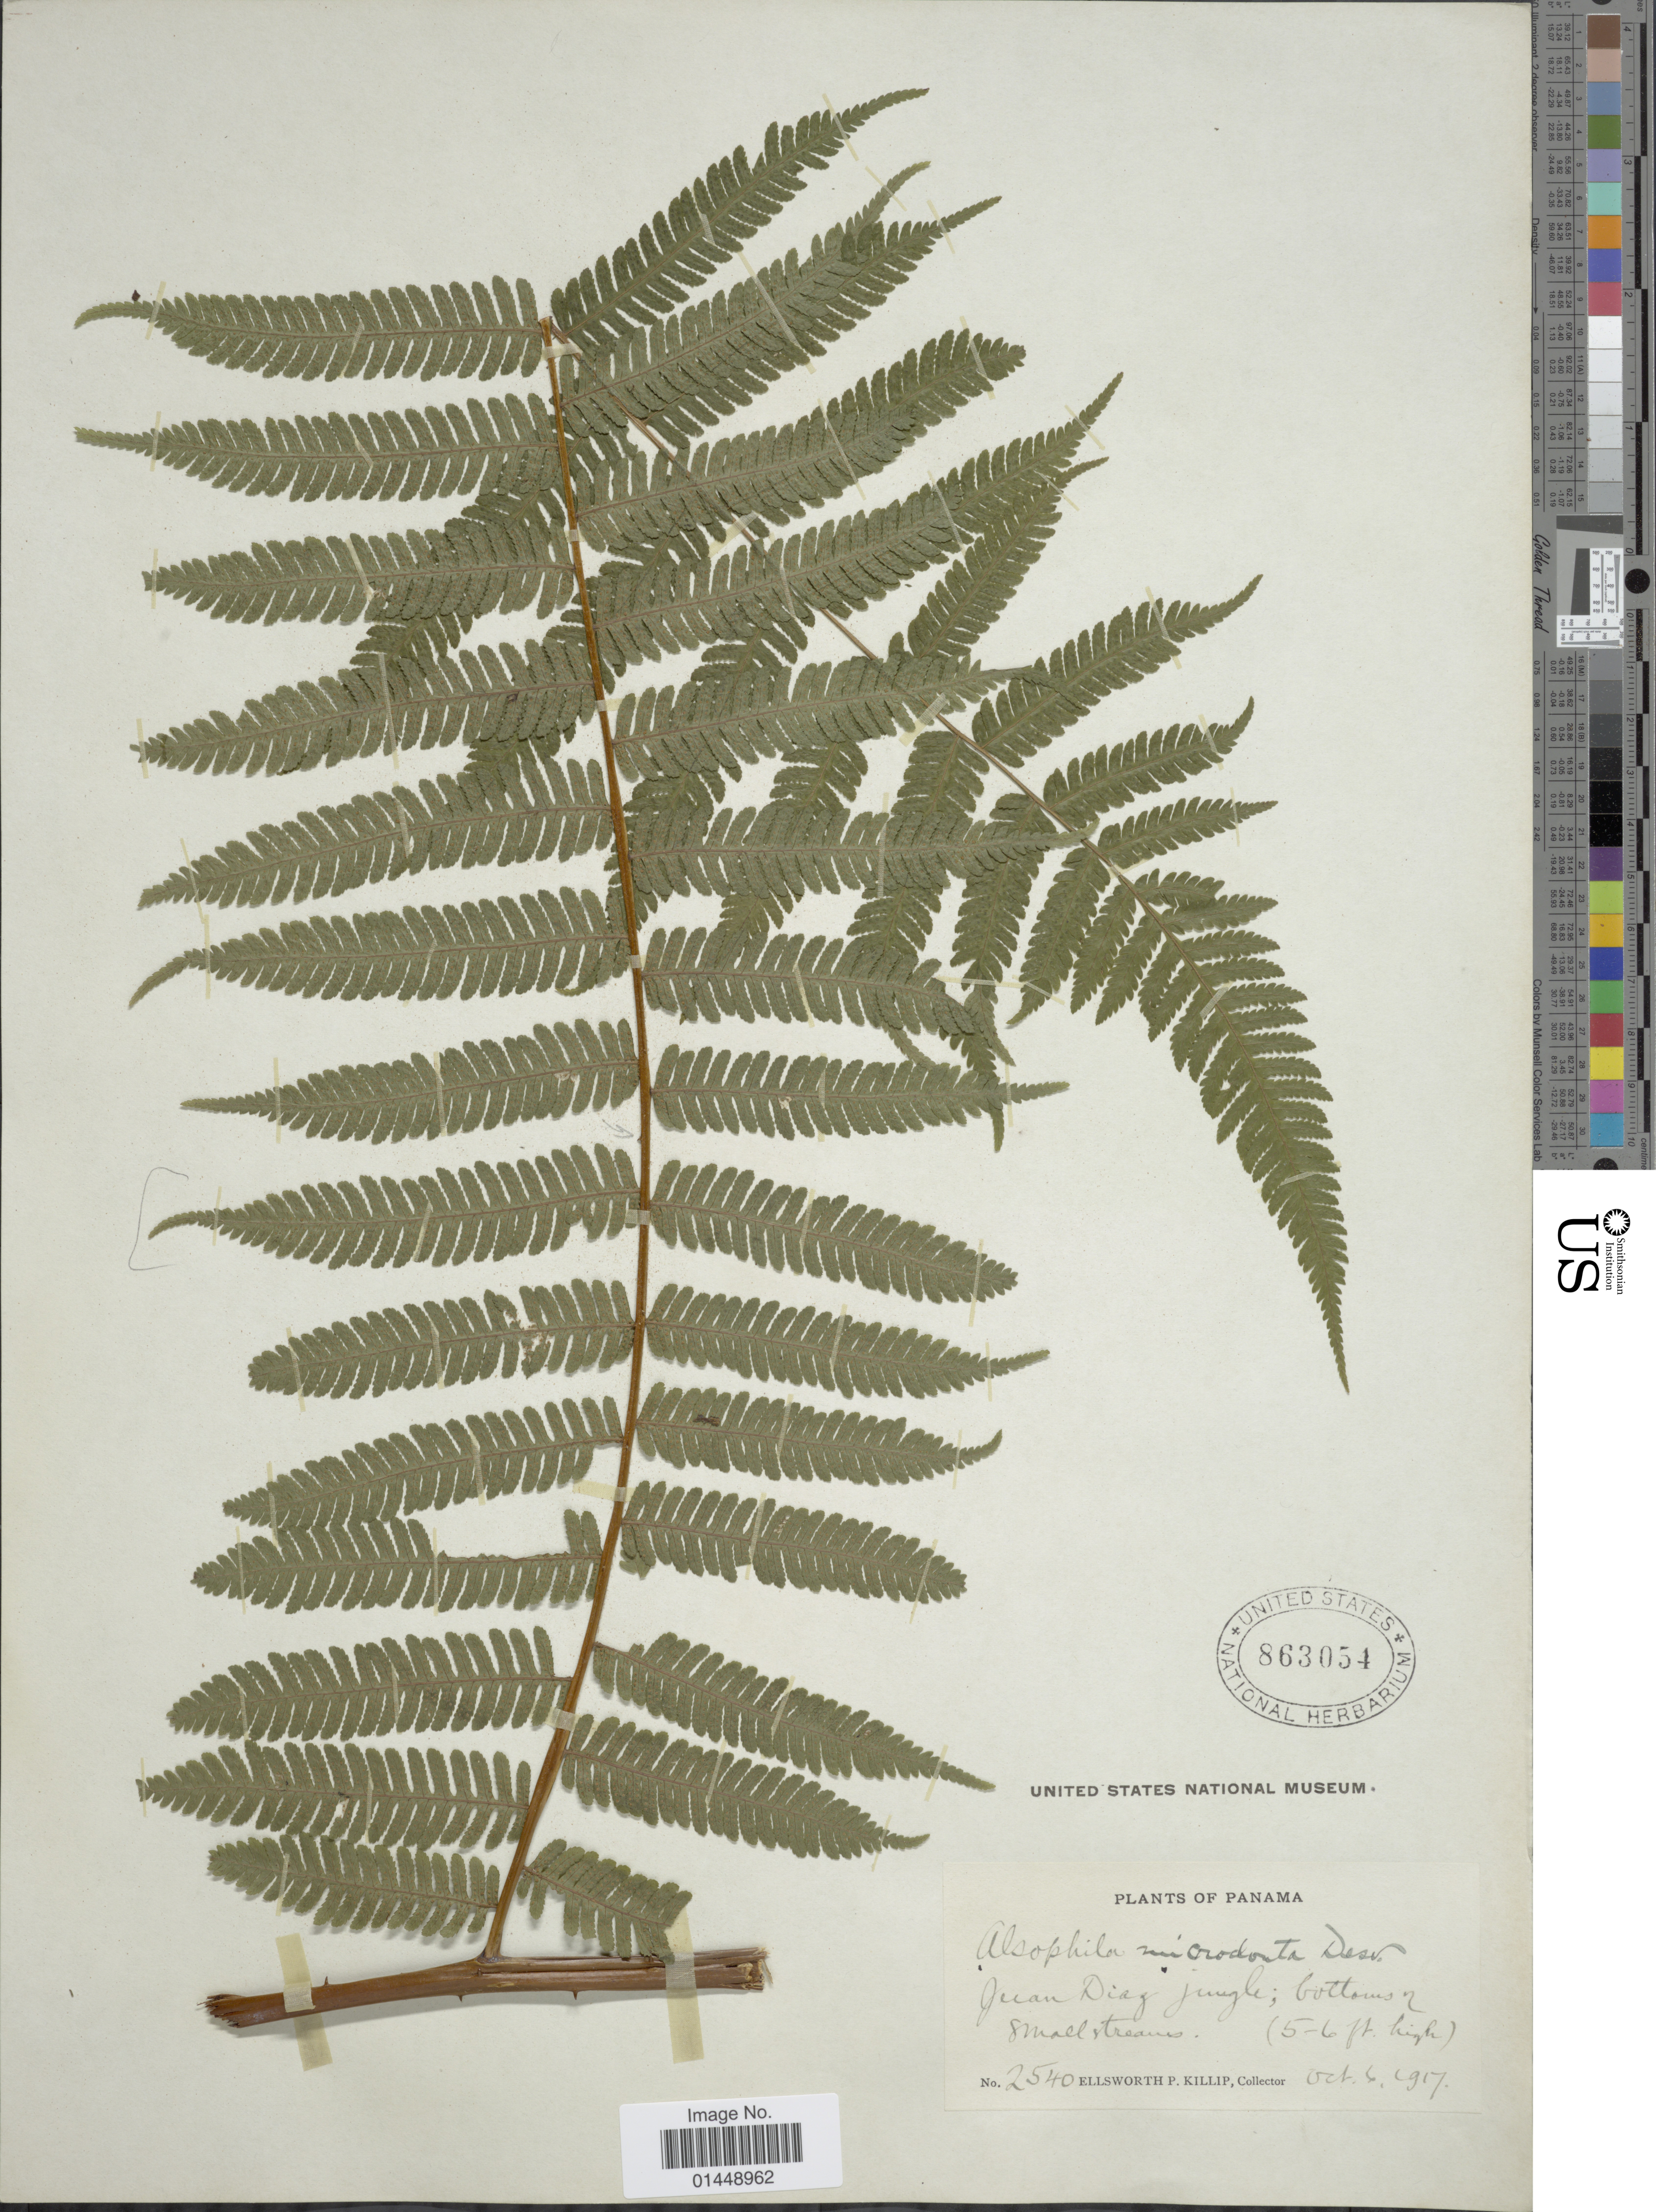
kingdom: Plantae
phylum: Tracheophyta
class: Polypodiopsida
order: Cyatheales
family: Cyatheaceae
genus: Cyathea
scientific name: Cyathea microdonta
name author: (Desv.) Domin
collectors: E. P. Killip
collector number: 2540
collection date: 1917-10-06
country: Panama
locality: Juan Diaz jungle; bottoms of Small stream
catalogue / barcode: US 863054